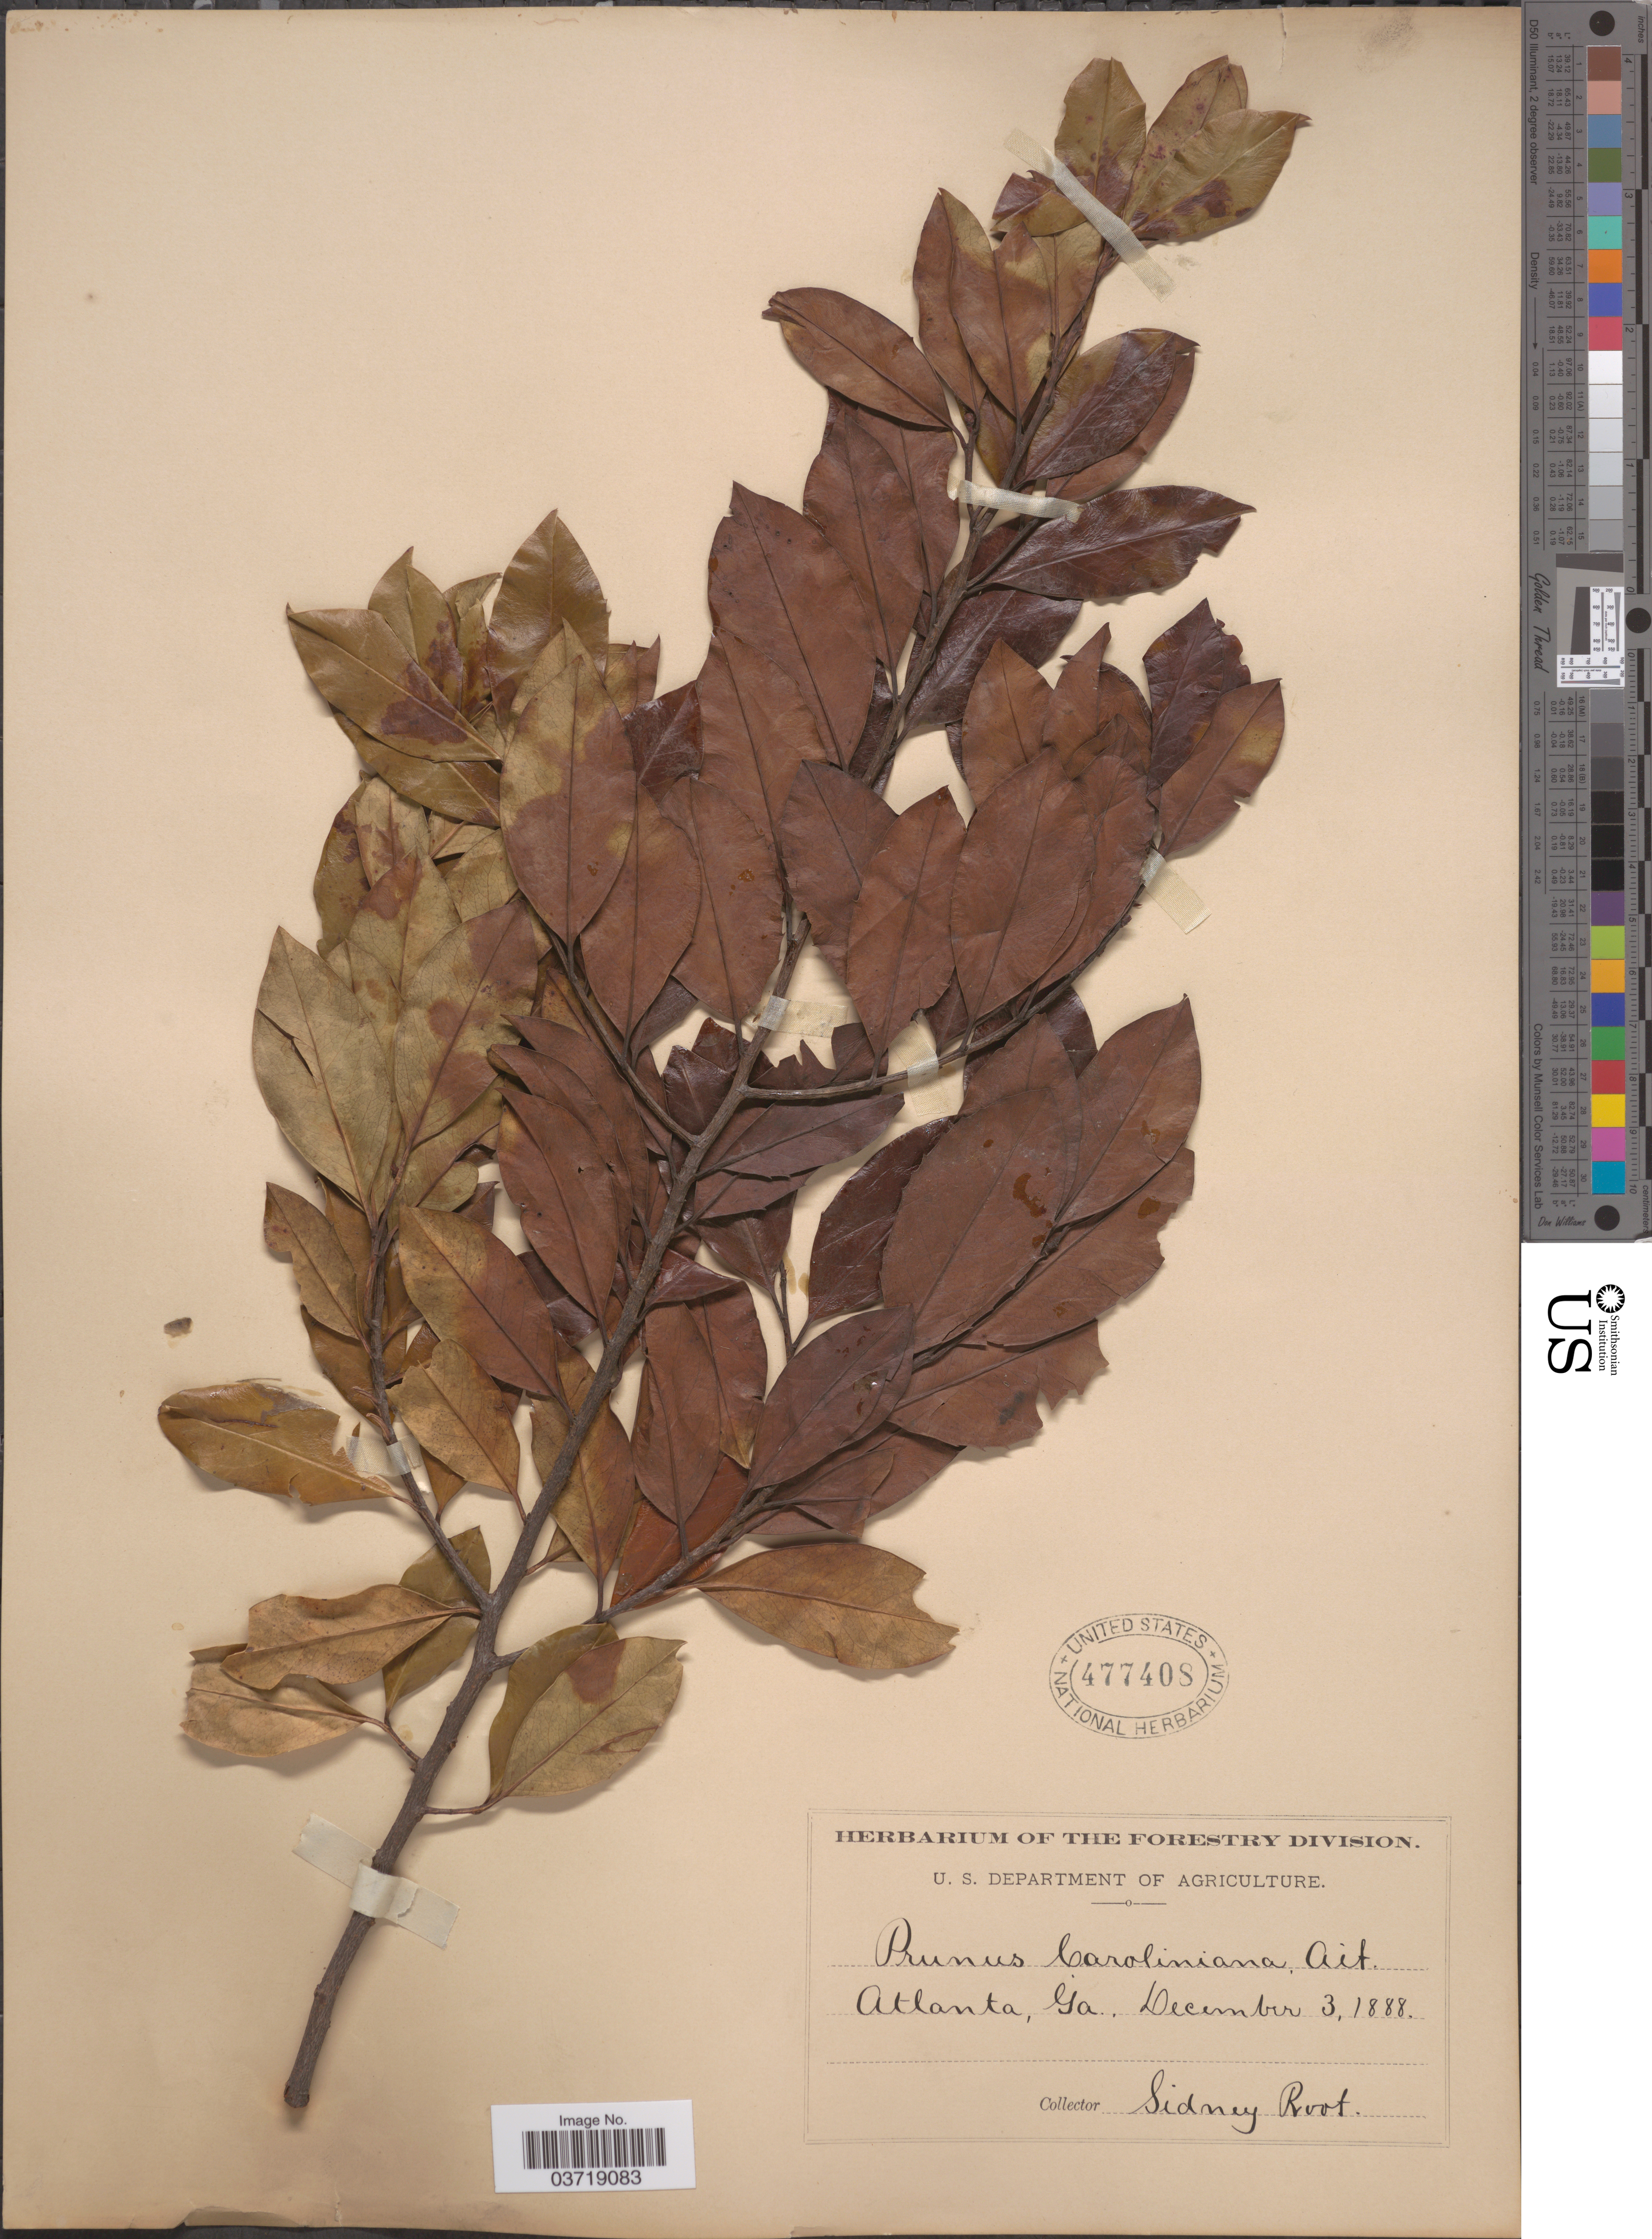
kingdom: Plantae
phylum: Tracheophyta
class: Magnoliopsida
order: Rosales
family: Rosaceae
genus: Prunus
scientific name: Prunus caroliniana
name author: (Mill.) Aiton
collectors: S. Root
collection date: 1888-12-03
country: United States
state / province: Georgia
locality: Atlanta.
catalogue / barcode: US 477408